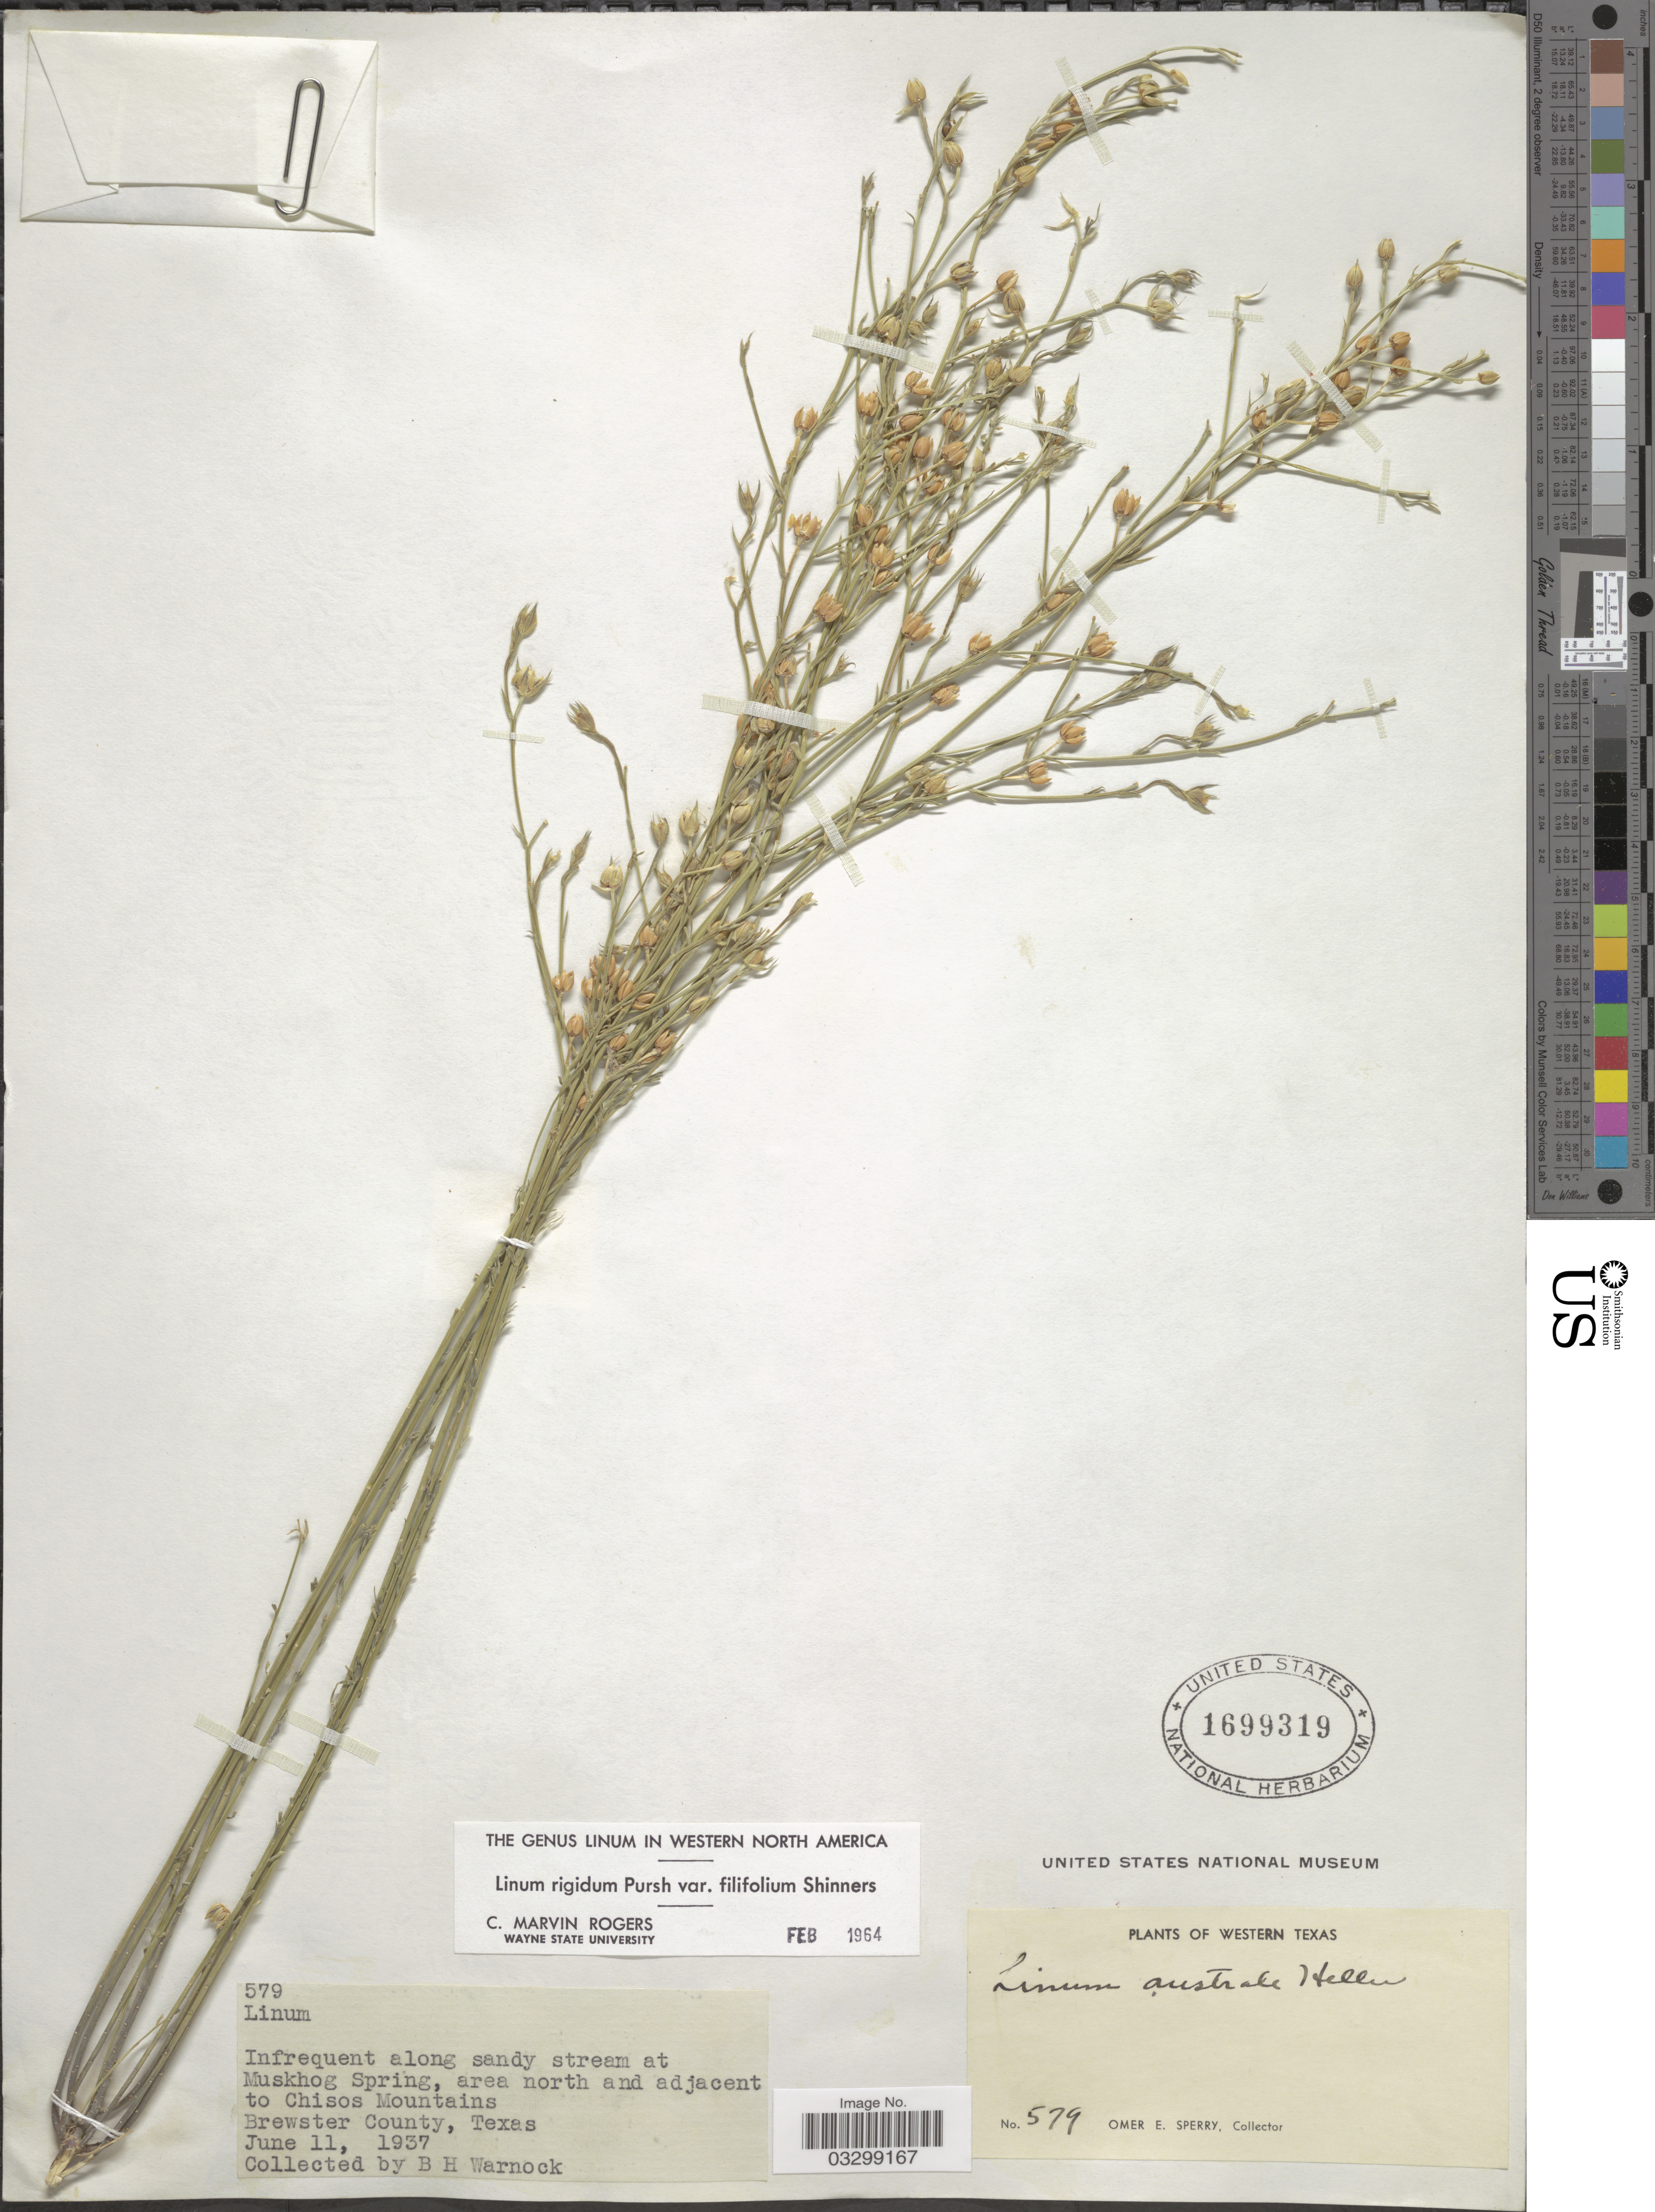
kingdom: Plantae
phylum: Tracheophyta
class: Magnoliopsida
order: Malpighiales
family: Linaceae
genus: Linum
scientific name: Linum rigidum var. filifolium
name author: Pursh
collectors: B. H. Warnock & O. E. Sperry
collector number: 579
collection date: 1937-06-11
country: United States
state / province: Texas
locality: Western Texas. At Muskhog Spring, area north and adjacent to Chisos Mountains. Brewster County.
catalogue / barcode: US 1699319